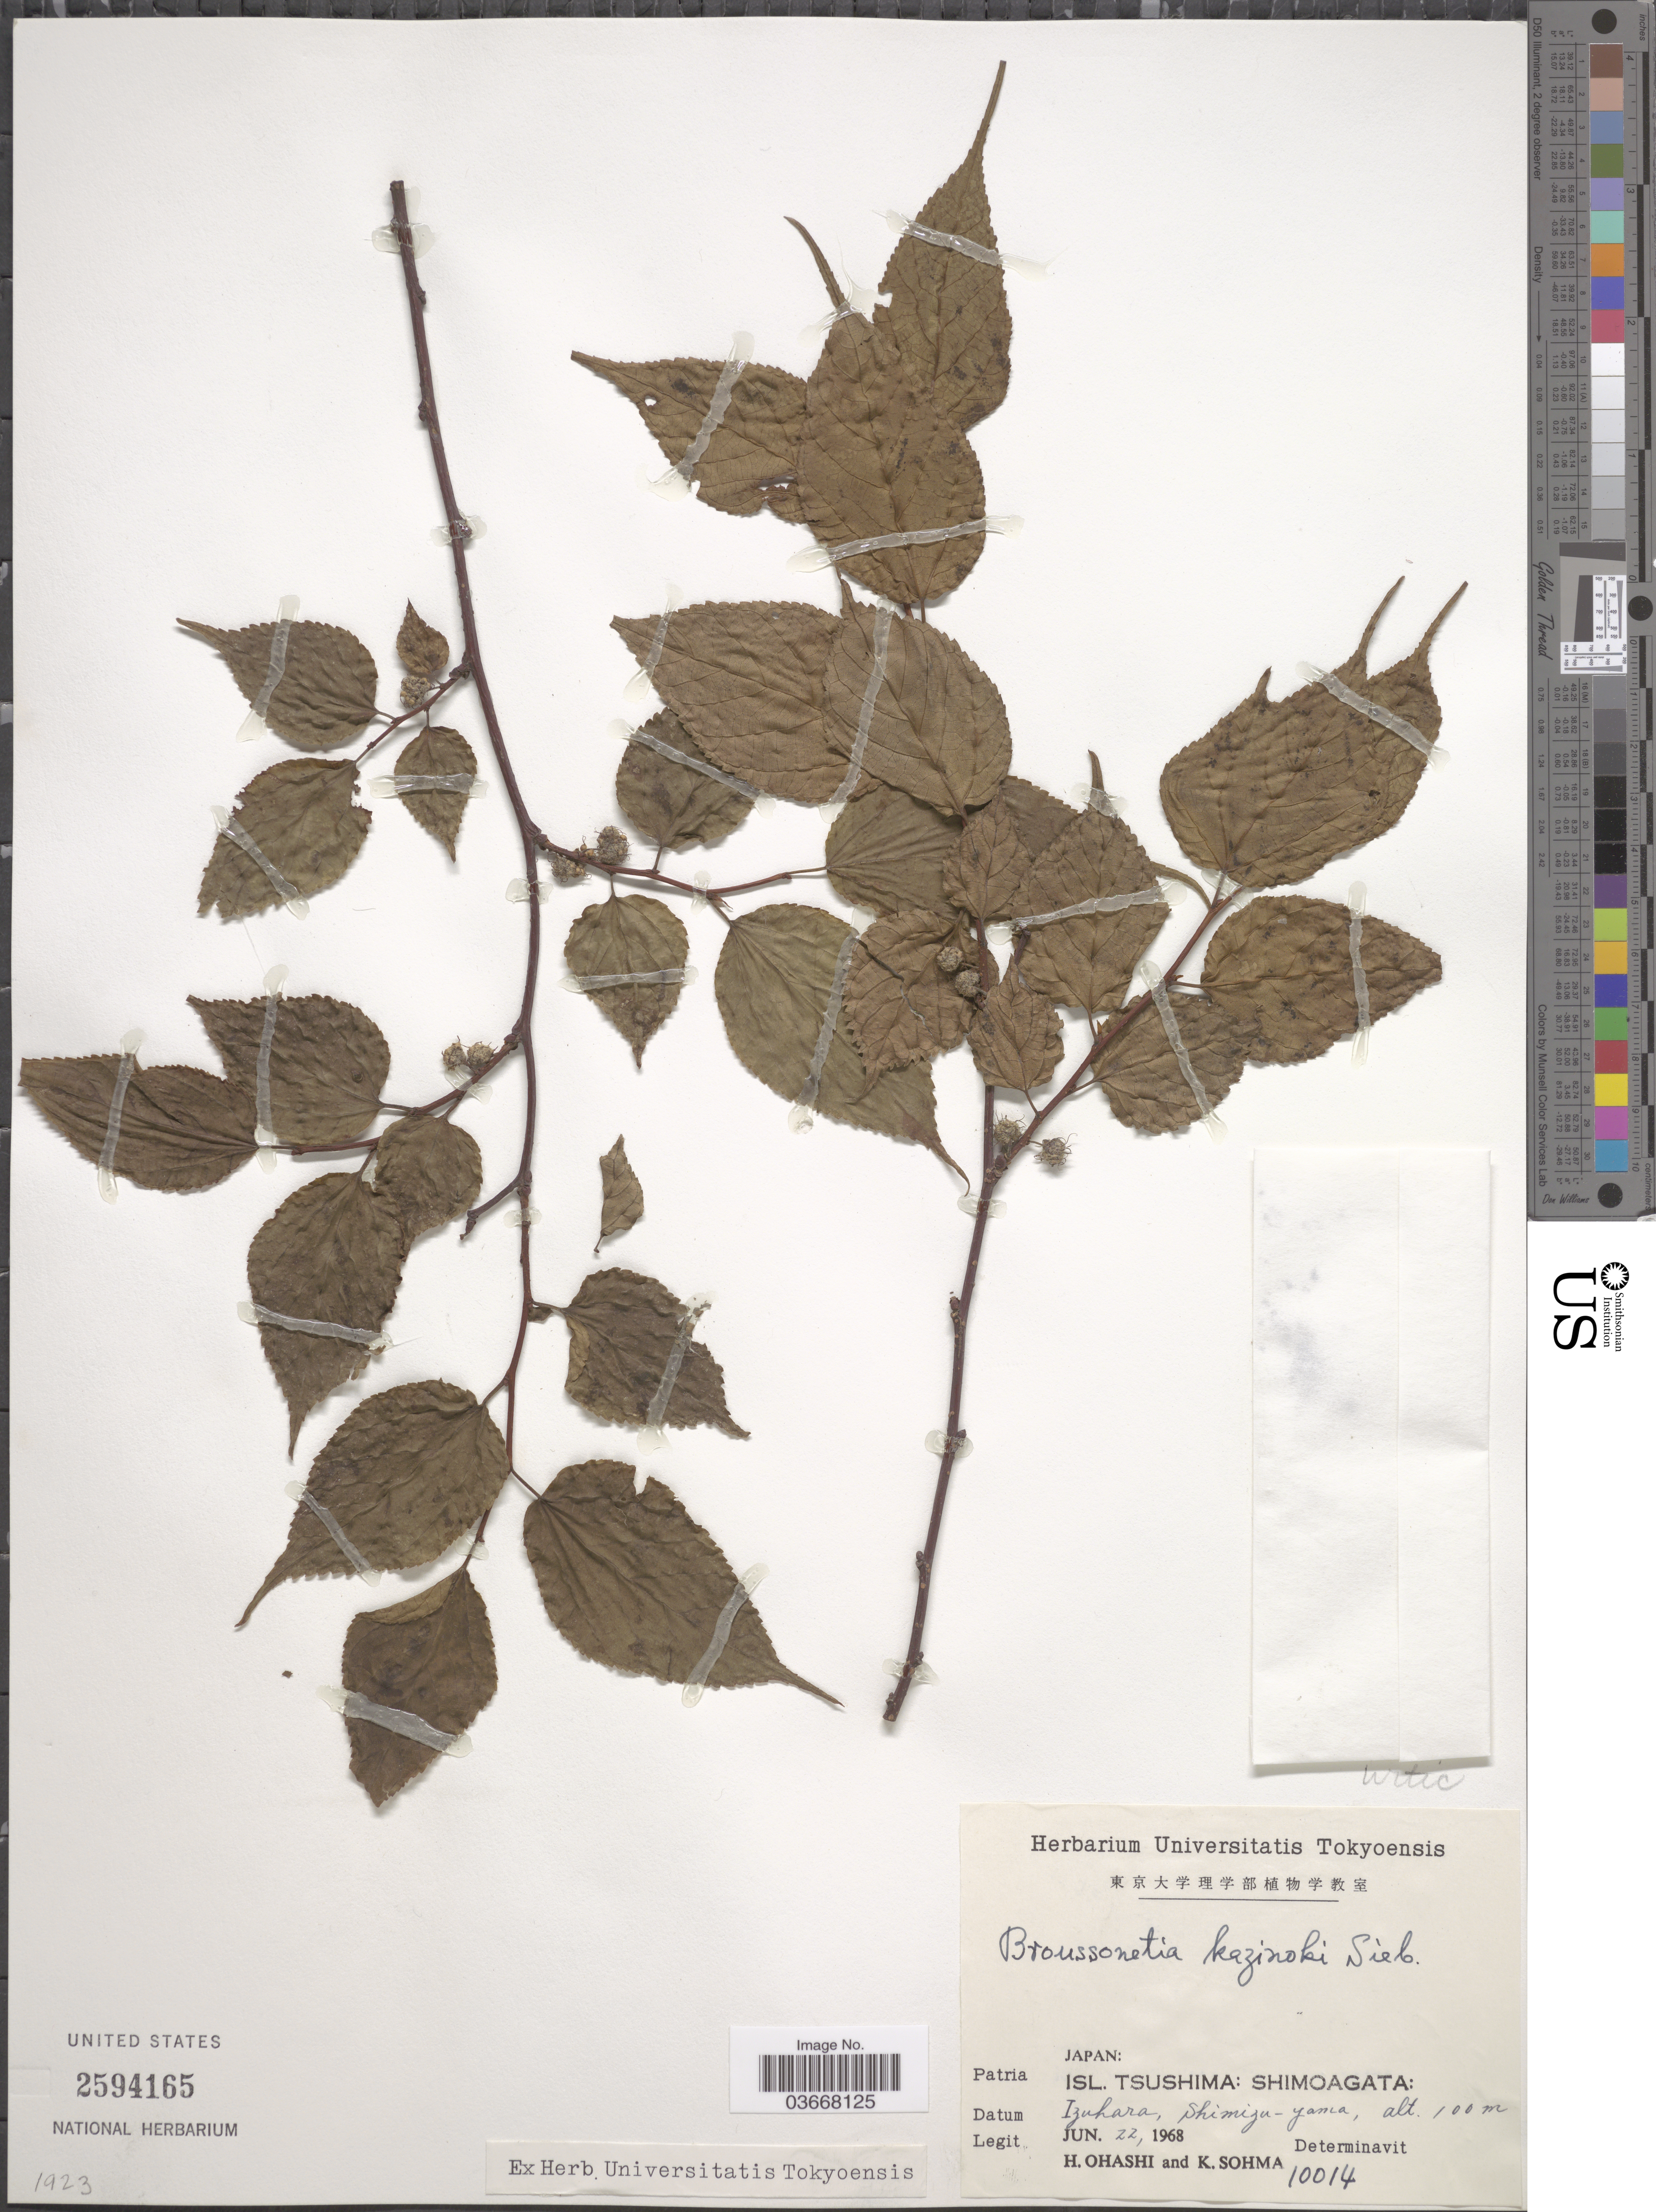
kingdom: Plantae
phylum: Tracheophyta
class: Magnoliopsida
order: Rosales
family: Moraceae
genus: Broussonetia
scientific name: Broussonetia kazinoki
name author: Siebold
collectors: H. Ohashi & K. Sohma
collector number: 10014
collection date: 1968-06-22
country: Japan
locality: Patria Isl. Tsushima: Shimoagata: Izuhara, Shimizu-yama.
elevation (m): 100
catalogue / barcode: US 2594165